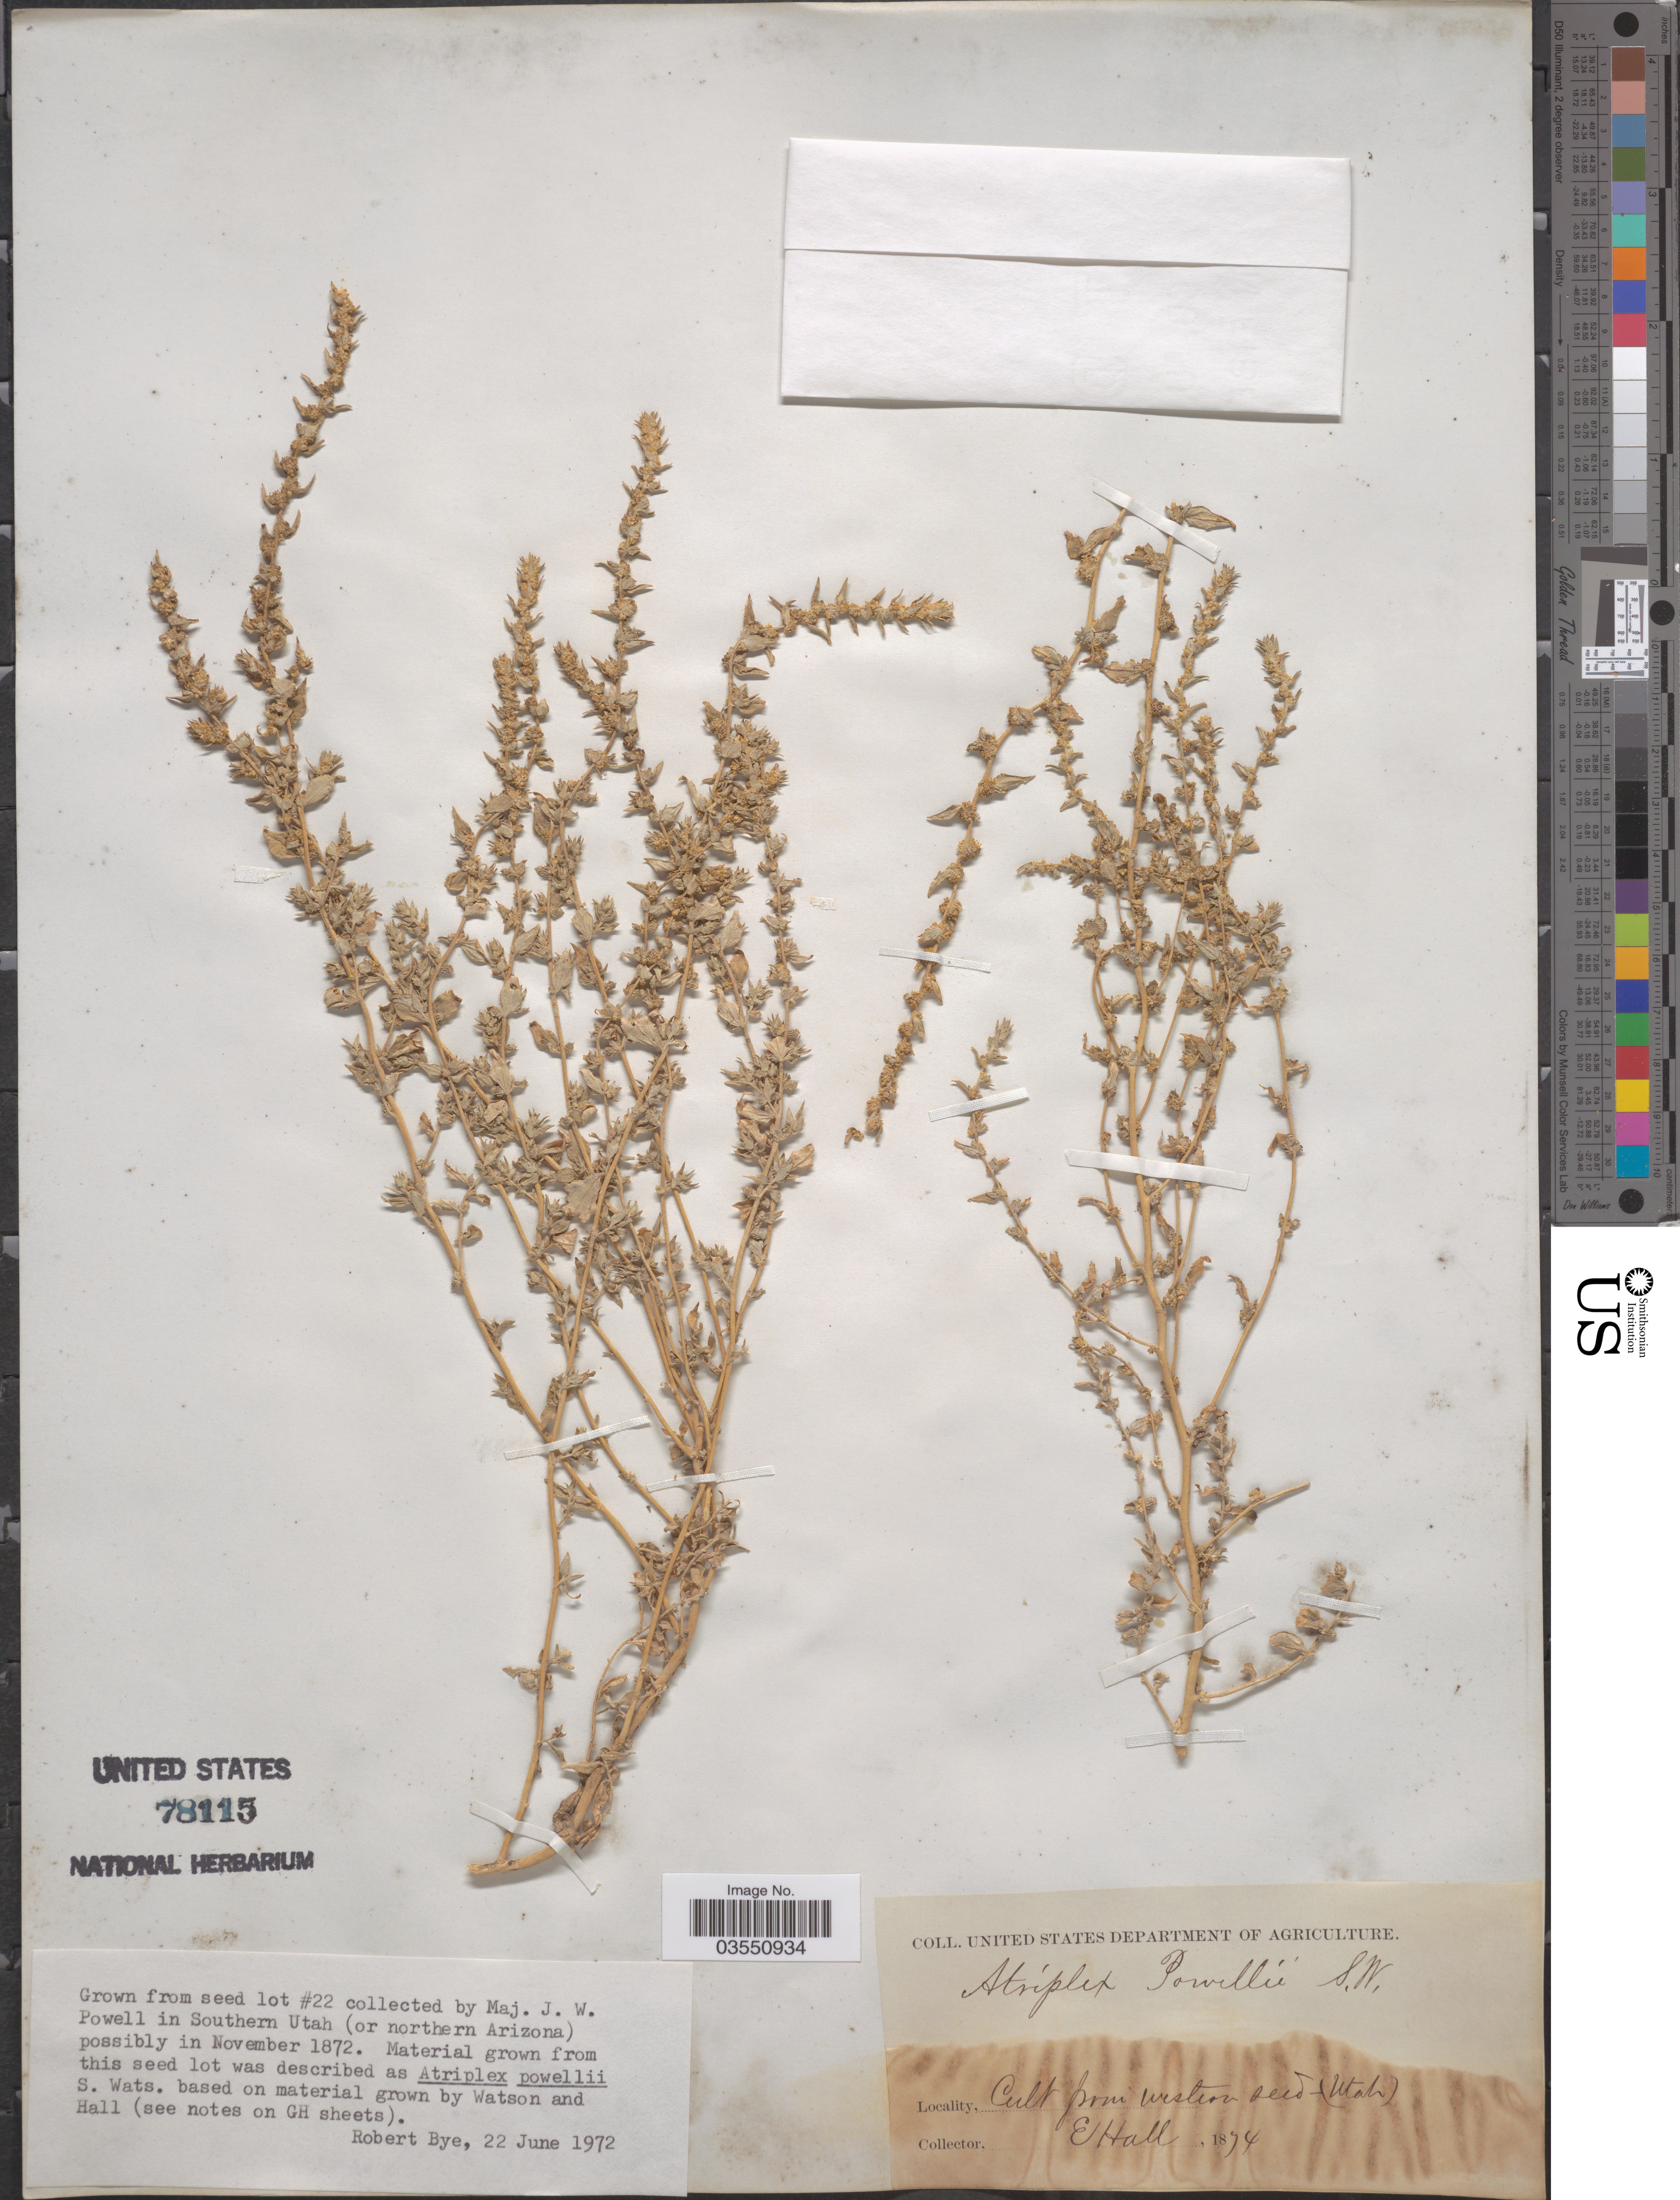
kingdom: Plantae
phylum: Tracheophyta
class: Magnoliopsida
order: Caryophyllales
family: Amaranthaceae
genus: Atriplex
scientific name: Atriplex powellii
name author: S. Watson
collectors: E. Hall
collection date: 1874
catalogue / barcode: US 78115